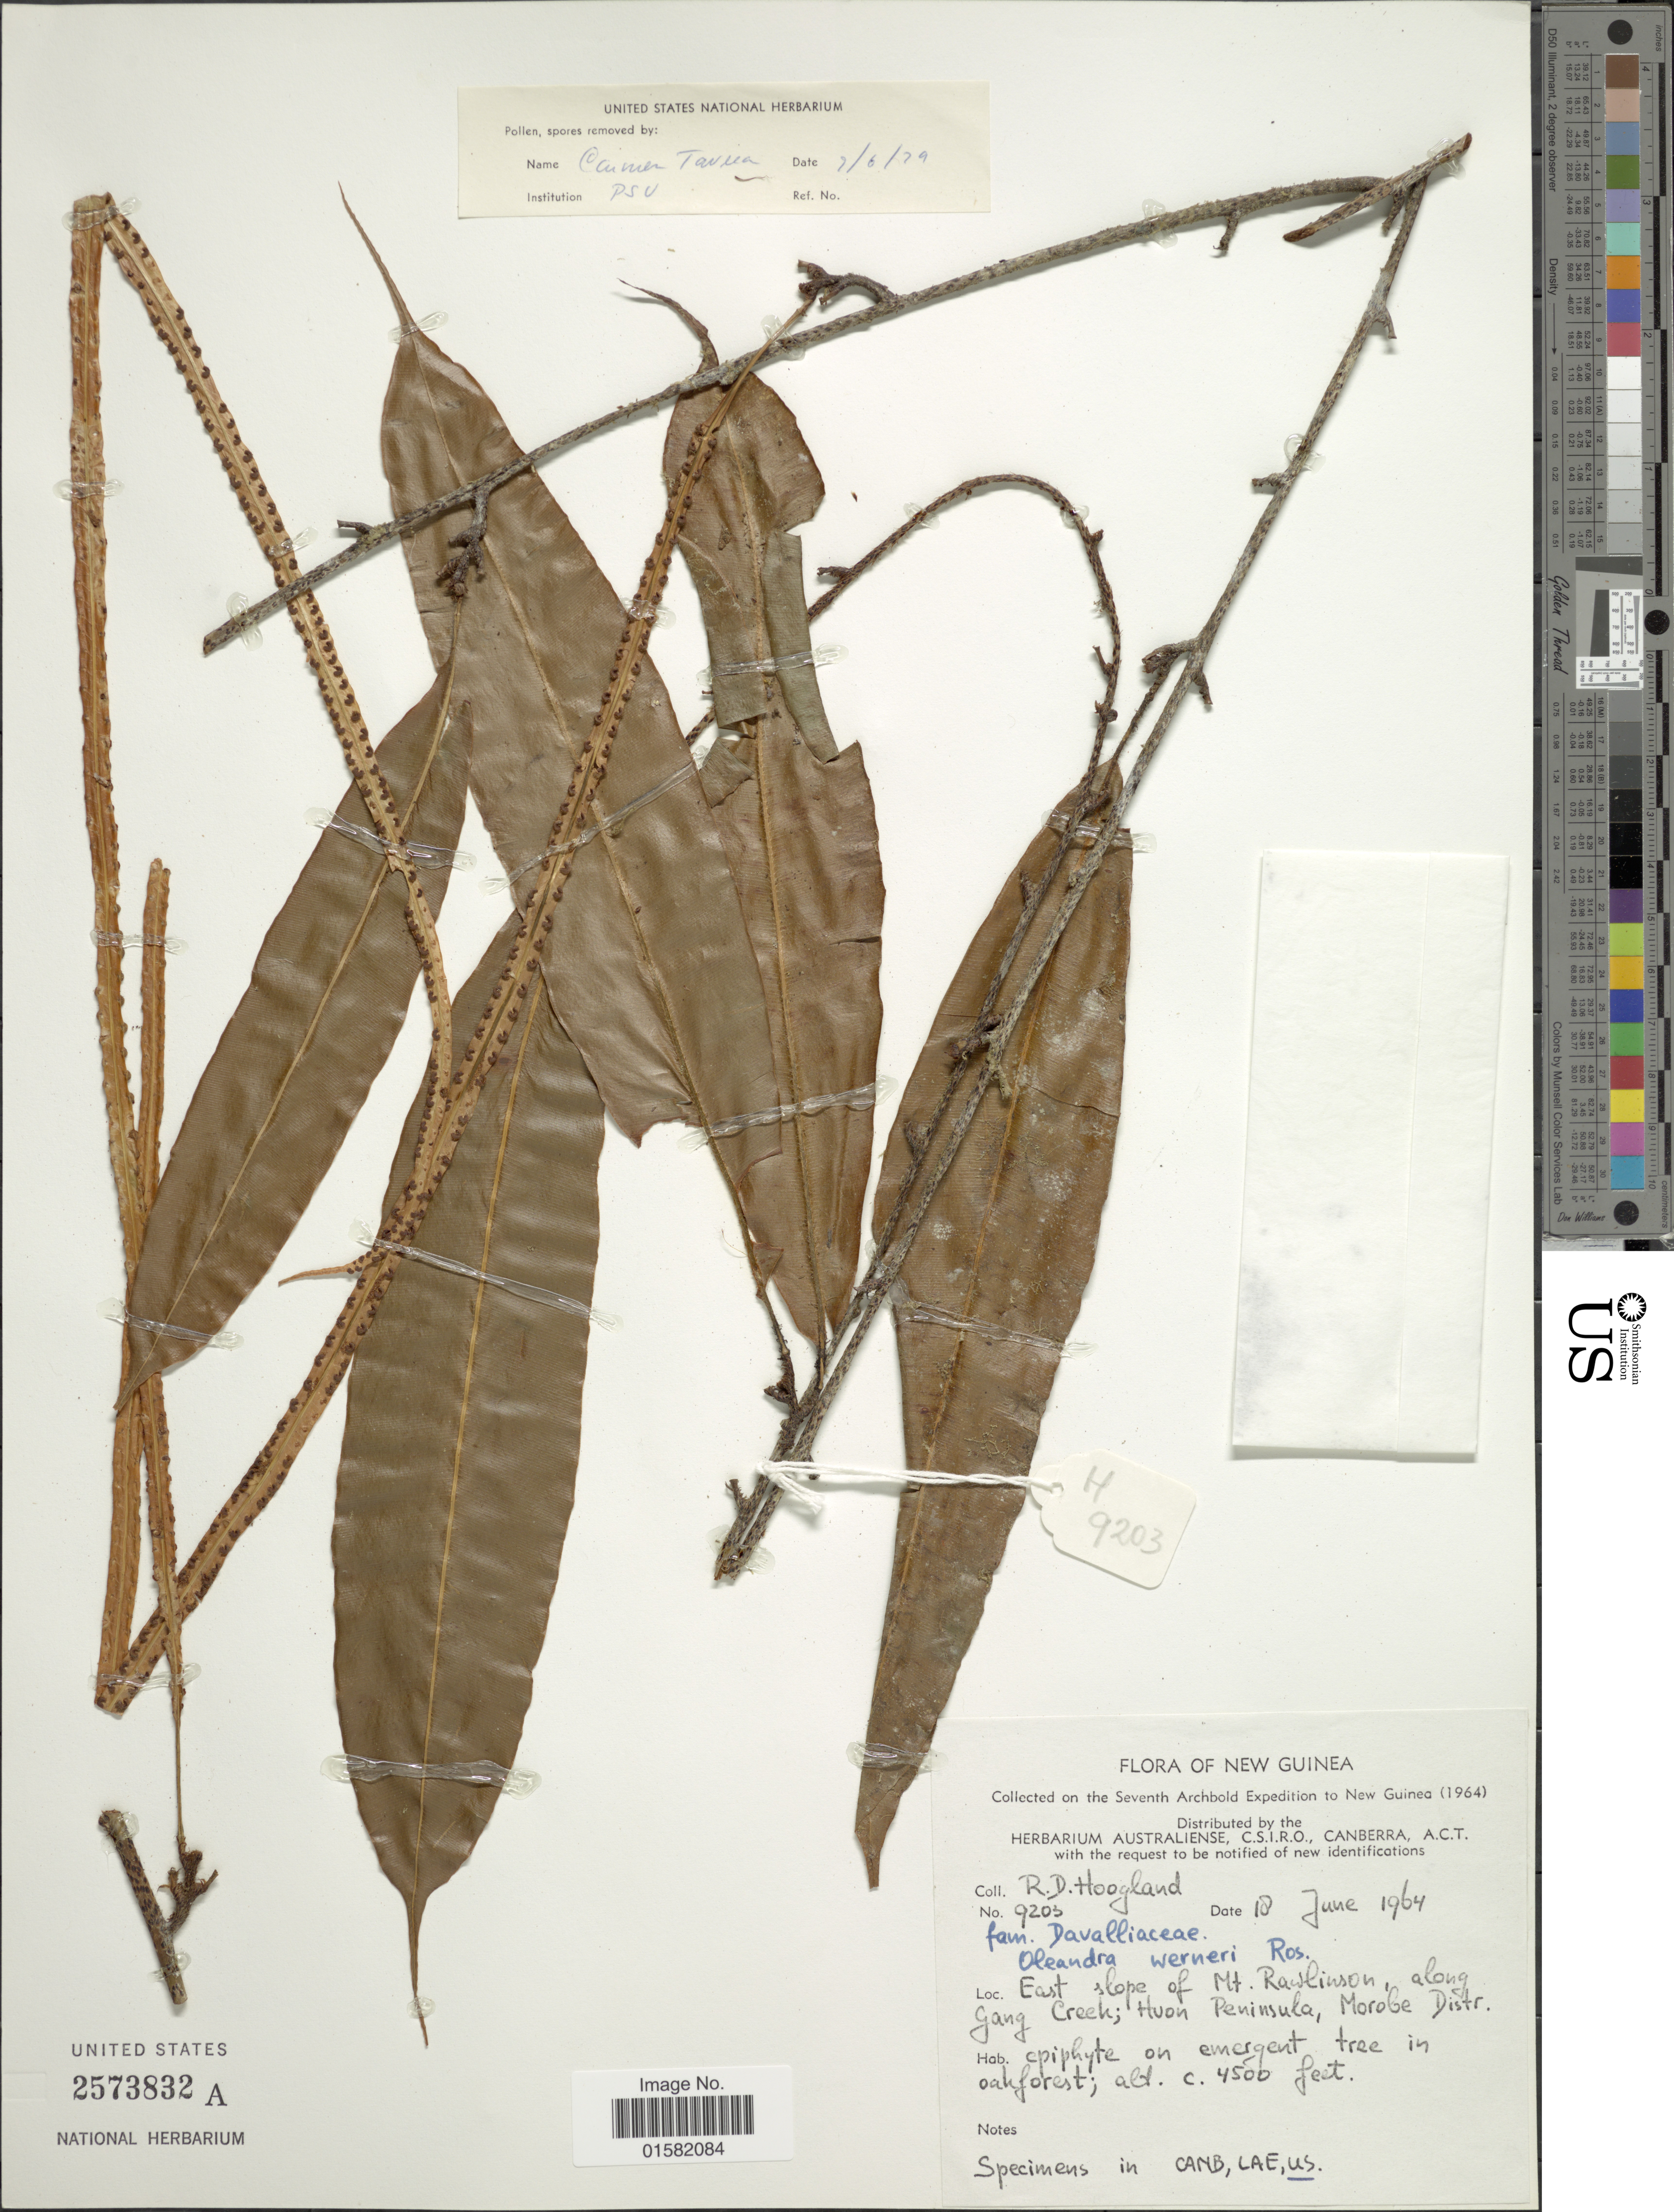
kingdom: Plantae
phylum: Tracheophyta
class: Polypodiopsida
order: Polypodiales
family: Oleandraceae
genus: Oleandra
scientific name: Oleandra werneri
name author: Rosenst.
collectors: R. D. Hoogland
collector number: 9205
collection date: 1964-06-18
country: Papua New Guinea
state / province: Morobe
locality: New Guinea, east slope of Mt. Rawlinson, along Gang Creek; Huon Peninsula, Morobe Distr.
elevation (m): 1372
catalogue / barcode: US 2573832A